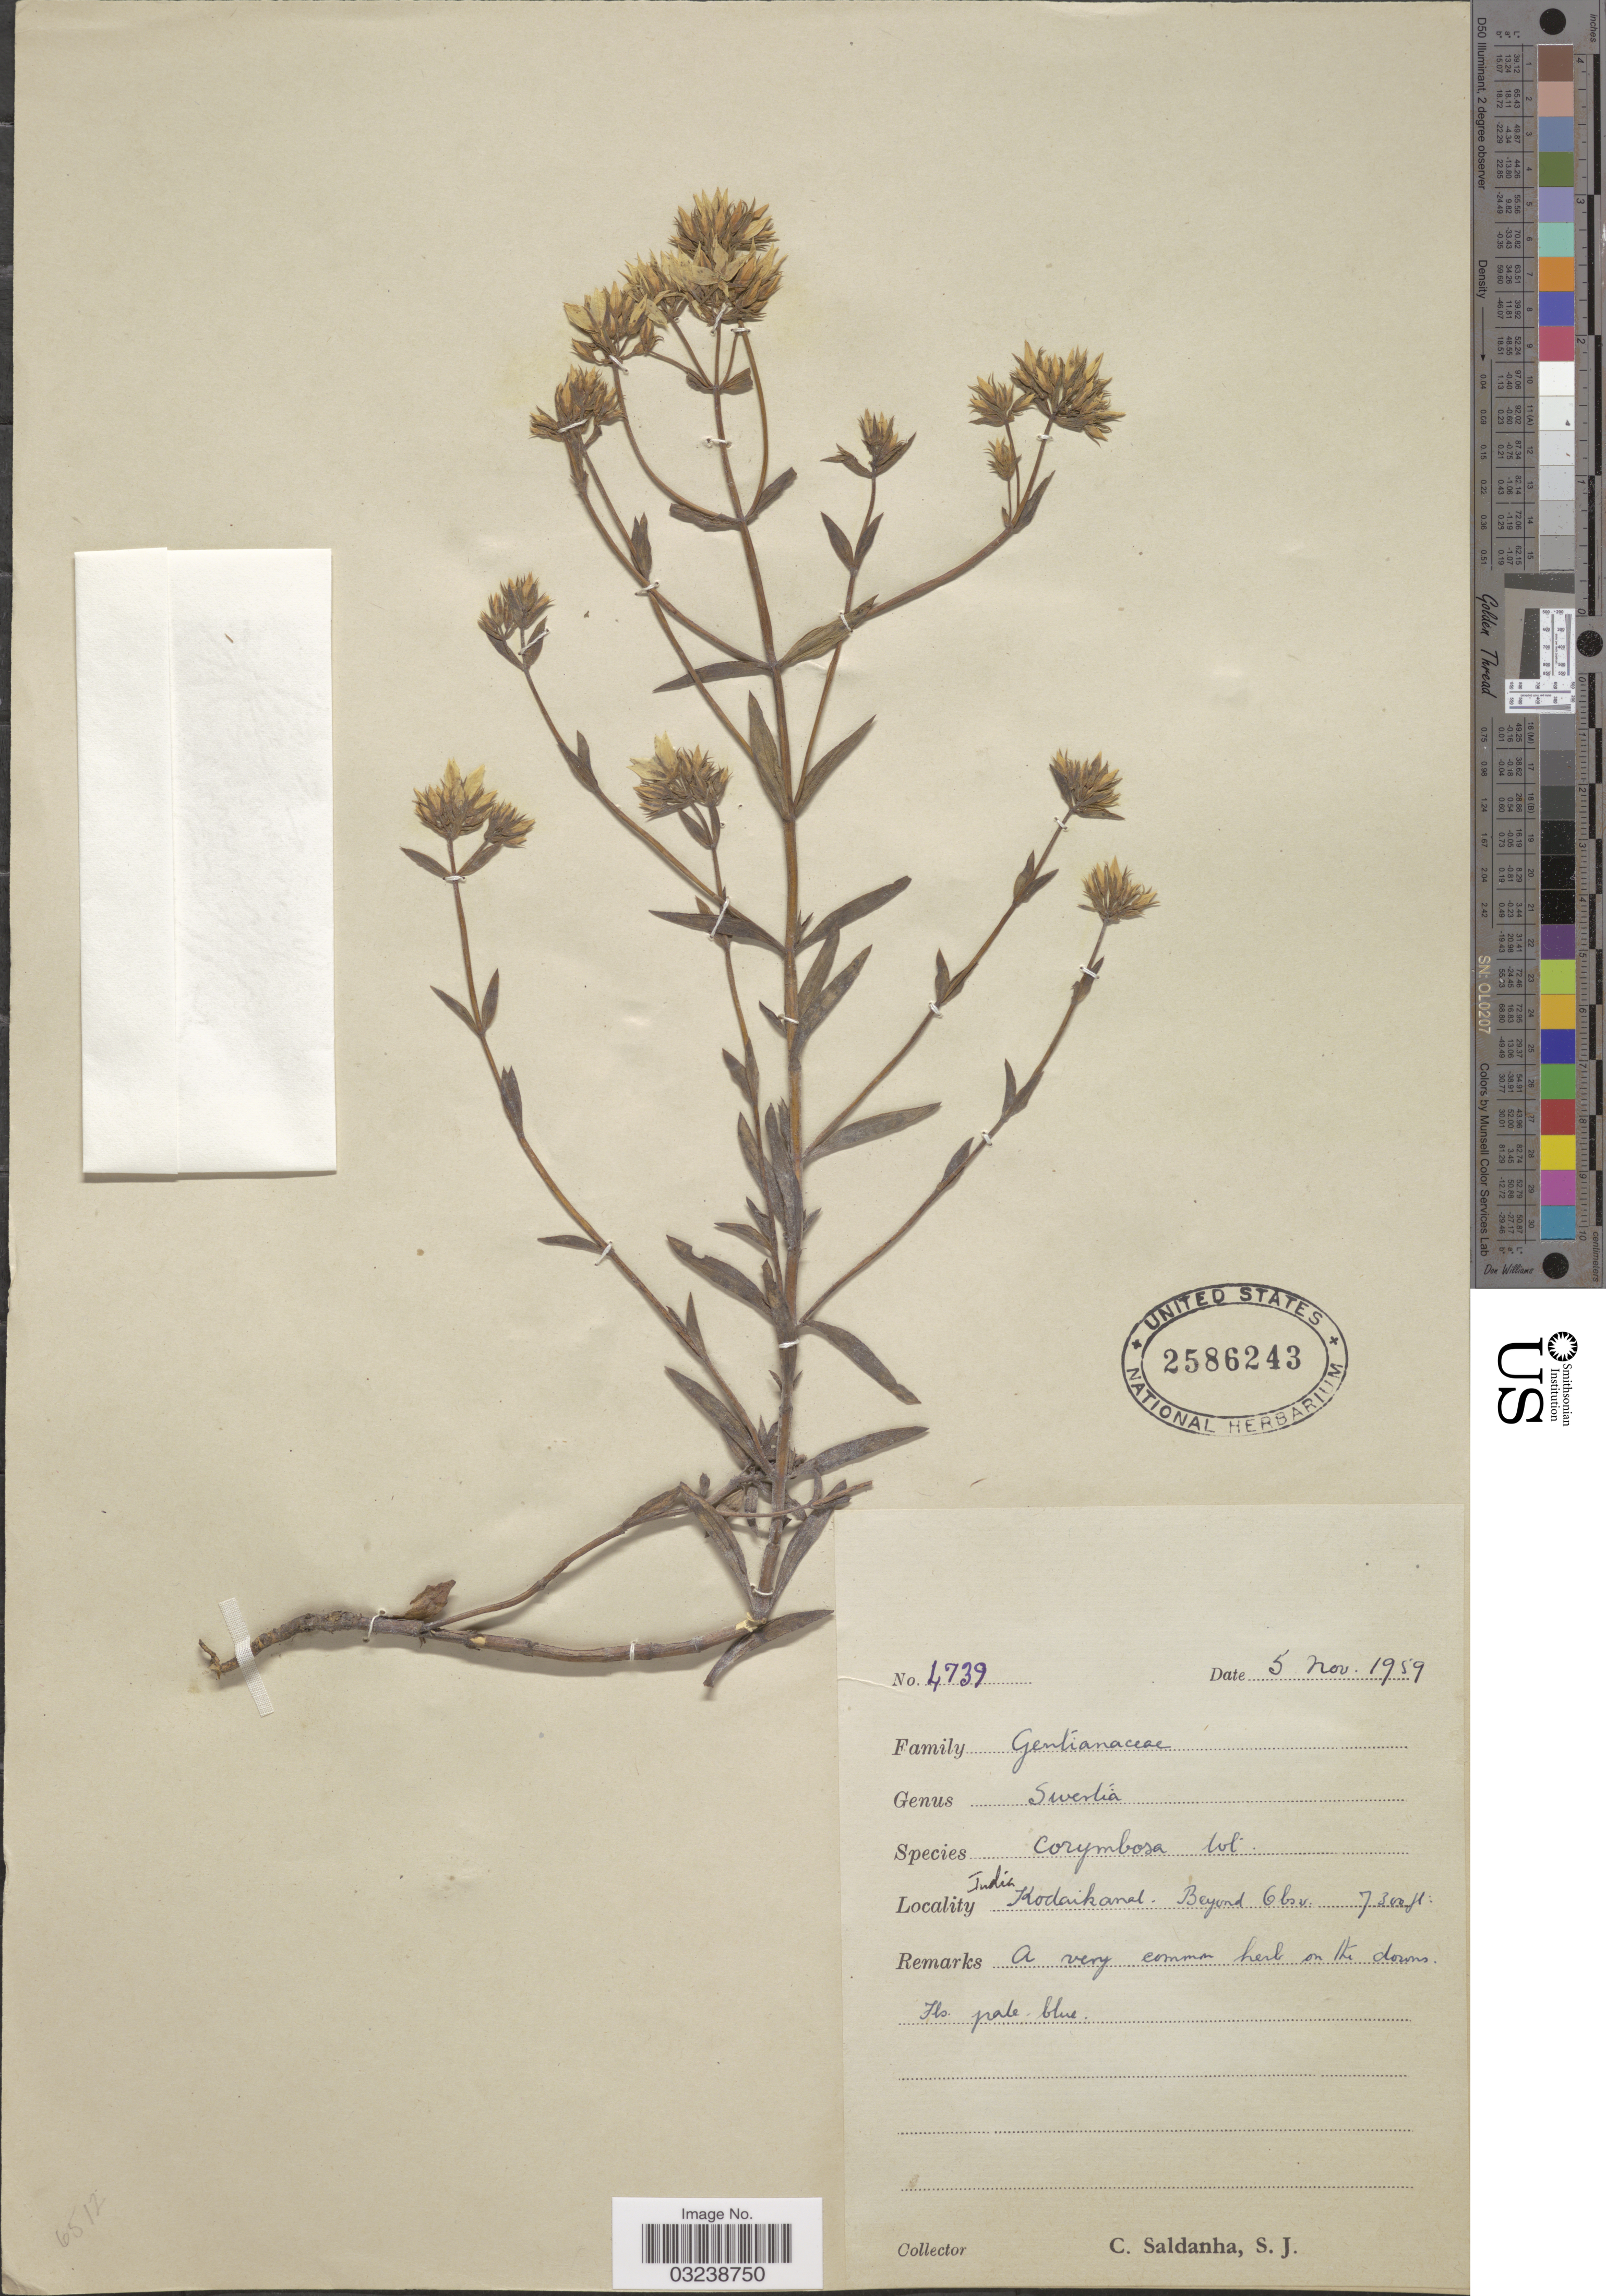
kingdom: Plantae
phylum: Tracheophyta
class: Magnoliopsida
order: Gentianales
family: Gentianaceae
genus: Swertia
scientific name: Swertia corymbosa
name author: Wight ex Griseb.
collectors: C. Saldanha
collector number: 4739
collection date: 1959-11-05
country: India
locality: Kodaikanal. Beyond Obsv [interpreted].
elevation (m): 2225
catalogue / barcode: US 2586243